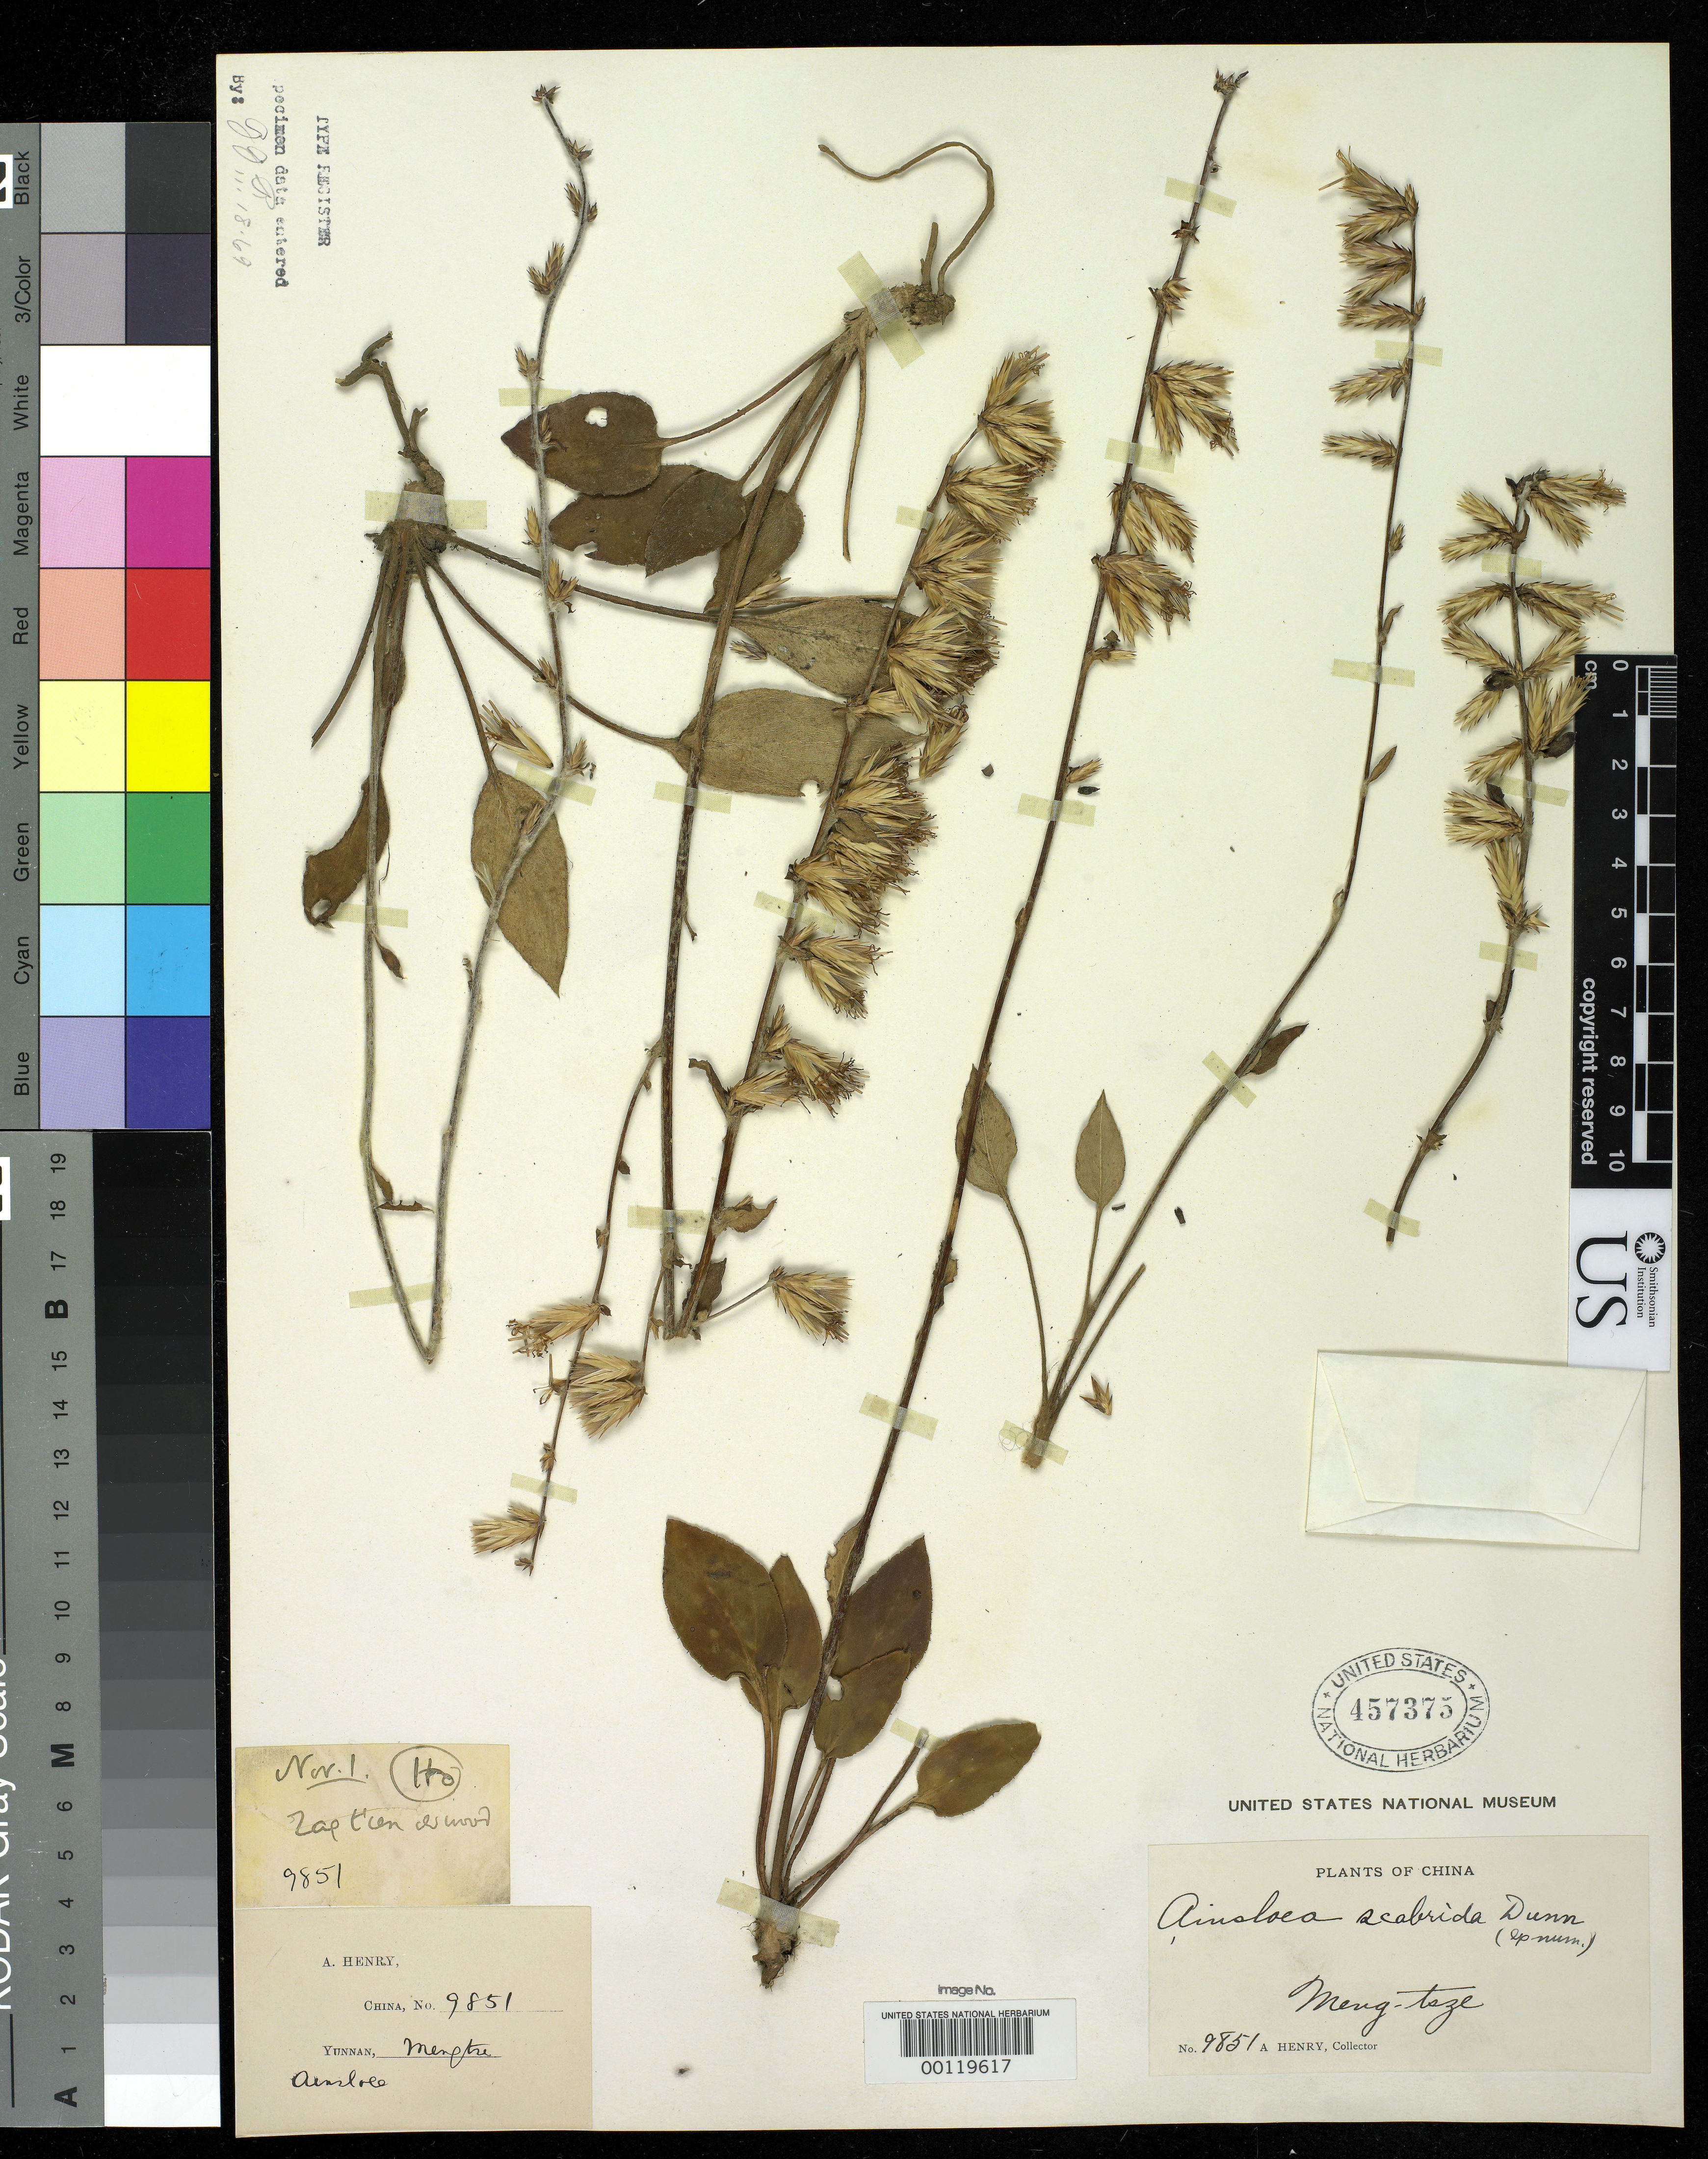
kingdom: Plantae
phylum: Tracheophyta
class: Magnoliopsida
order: Asterales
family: Asteraceae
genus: Ainsliaea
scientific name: Ainsliaea scabrida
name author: Dunn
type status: Isotype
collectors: A. Henry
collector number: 9851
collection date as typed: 01 Nov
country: China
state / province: Yunnan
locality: Meng-tsze.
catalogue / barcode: US 457375